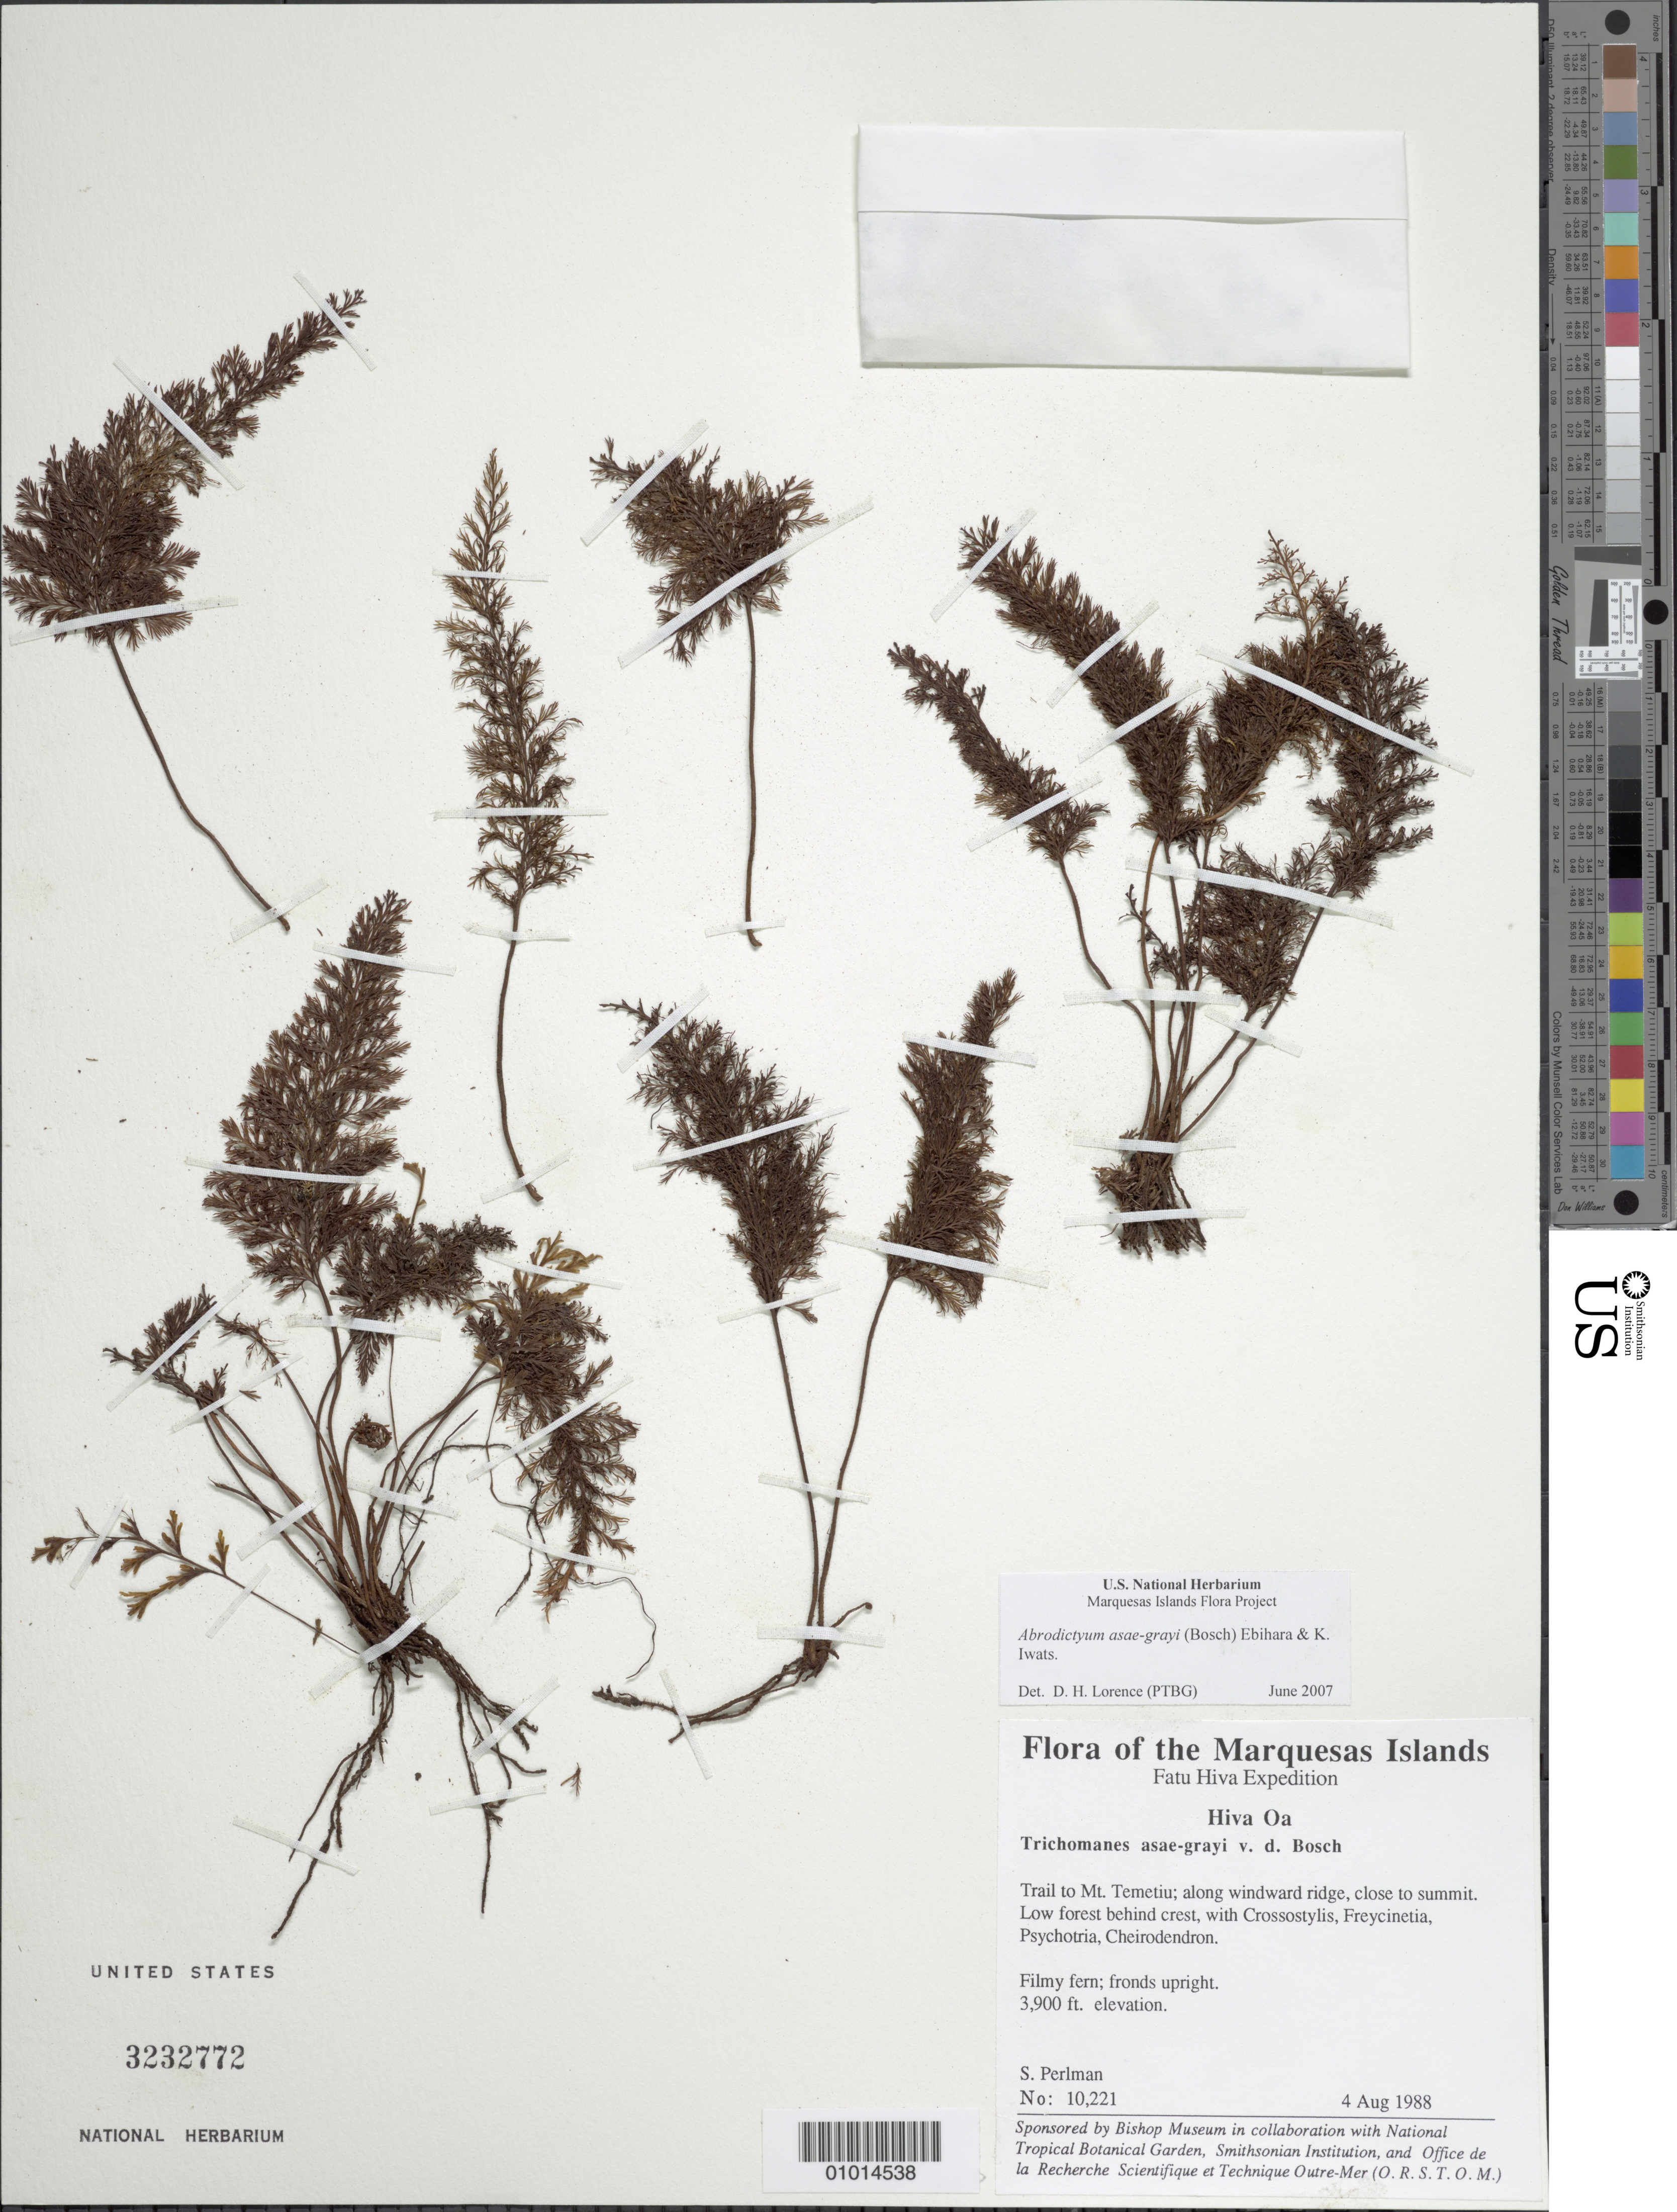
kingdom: Plantae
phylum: Tracheophyta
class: Polypodiopsida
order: Hymenophyllales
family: Hymenophyllaceae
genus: Abrodictyum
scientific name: Abrodictyum asae-grayi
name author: (Bosch) Ebihara & K. Iwats.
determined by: Lorence, David H., (PTBG), National Tropical Botanical Garden (UNITED STATES)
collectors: S. P. Perlman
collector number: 10221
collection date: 1988-08-04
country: French Polynesia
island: Hiva Oa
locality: trail to Mt. Temetiu, along windward ridge, close to summit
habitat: Low forest behind crest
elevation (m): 1189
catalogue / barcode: US 3232772